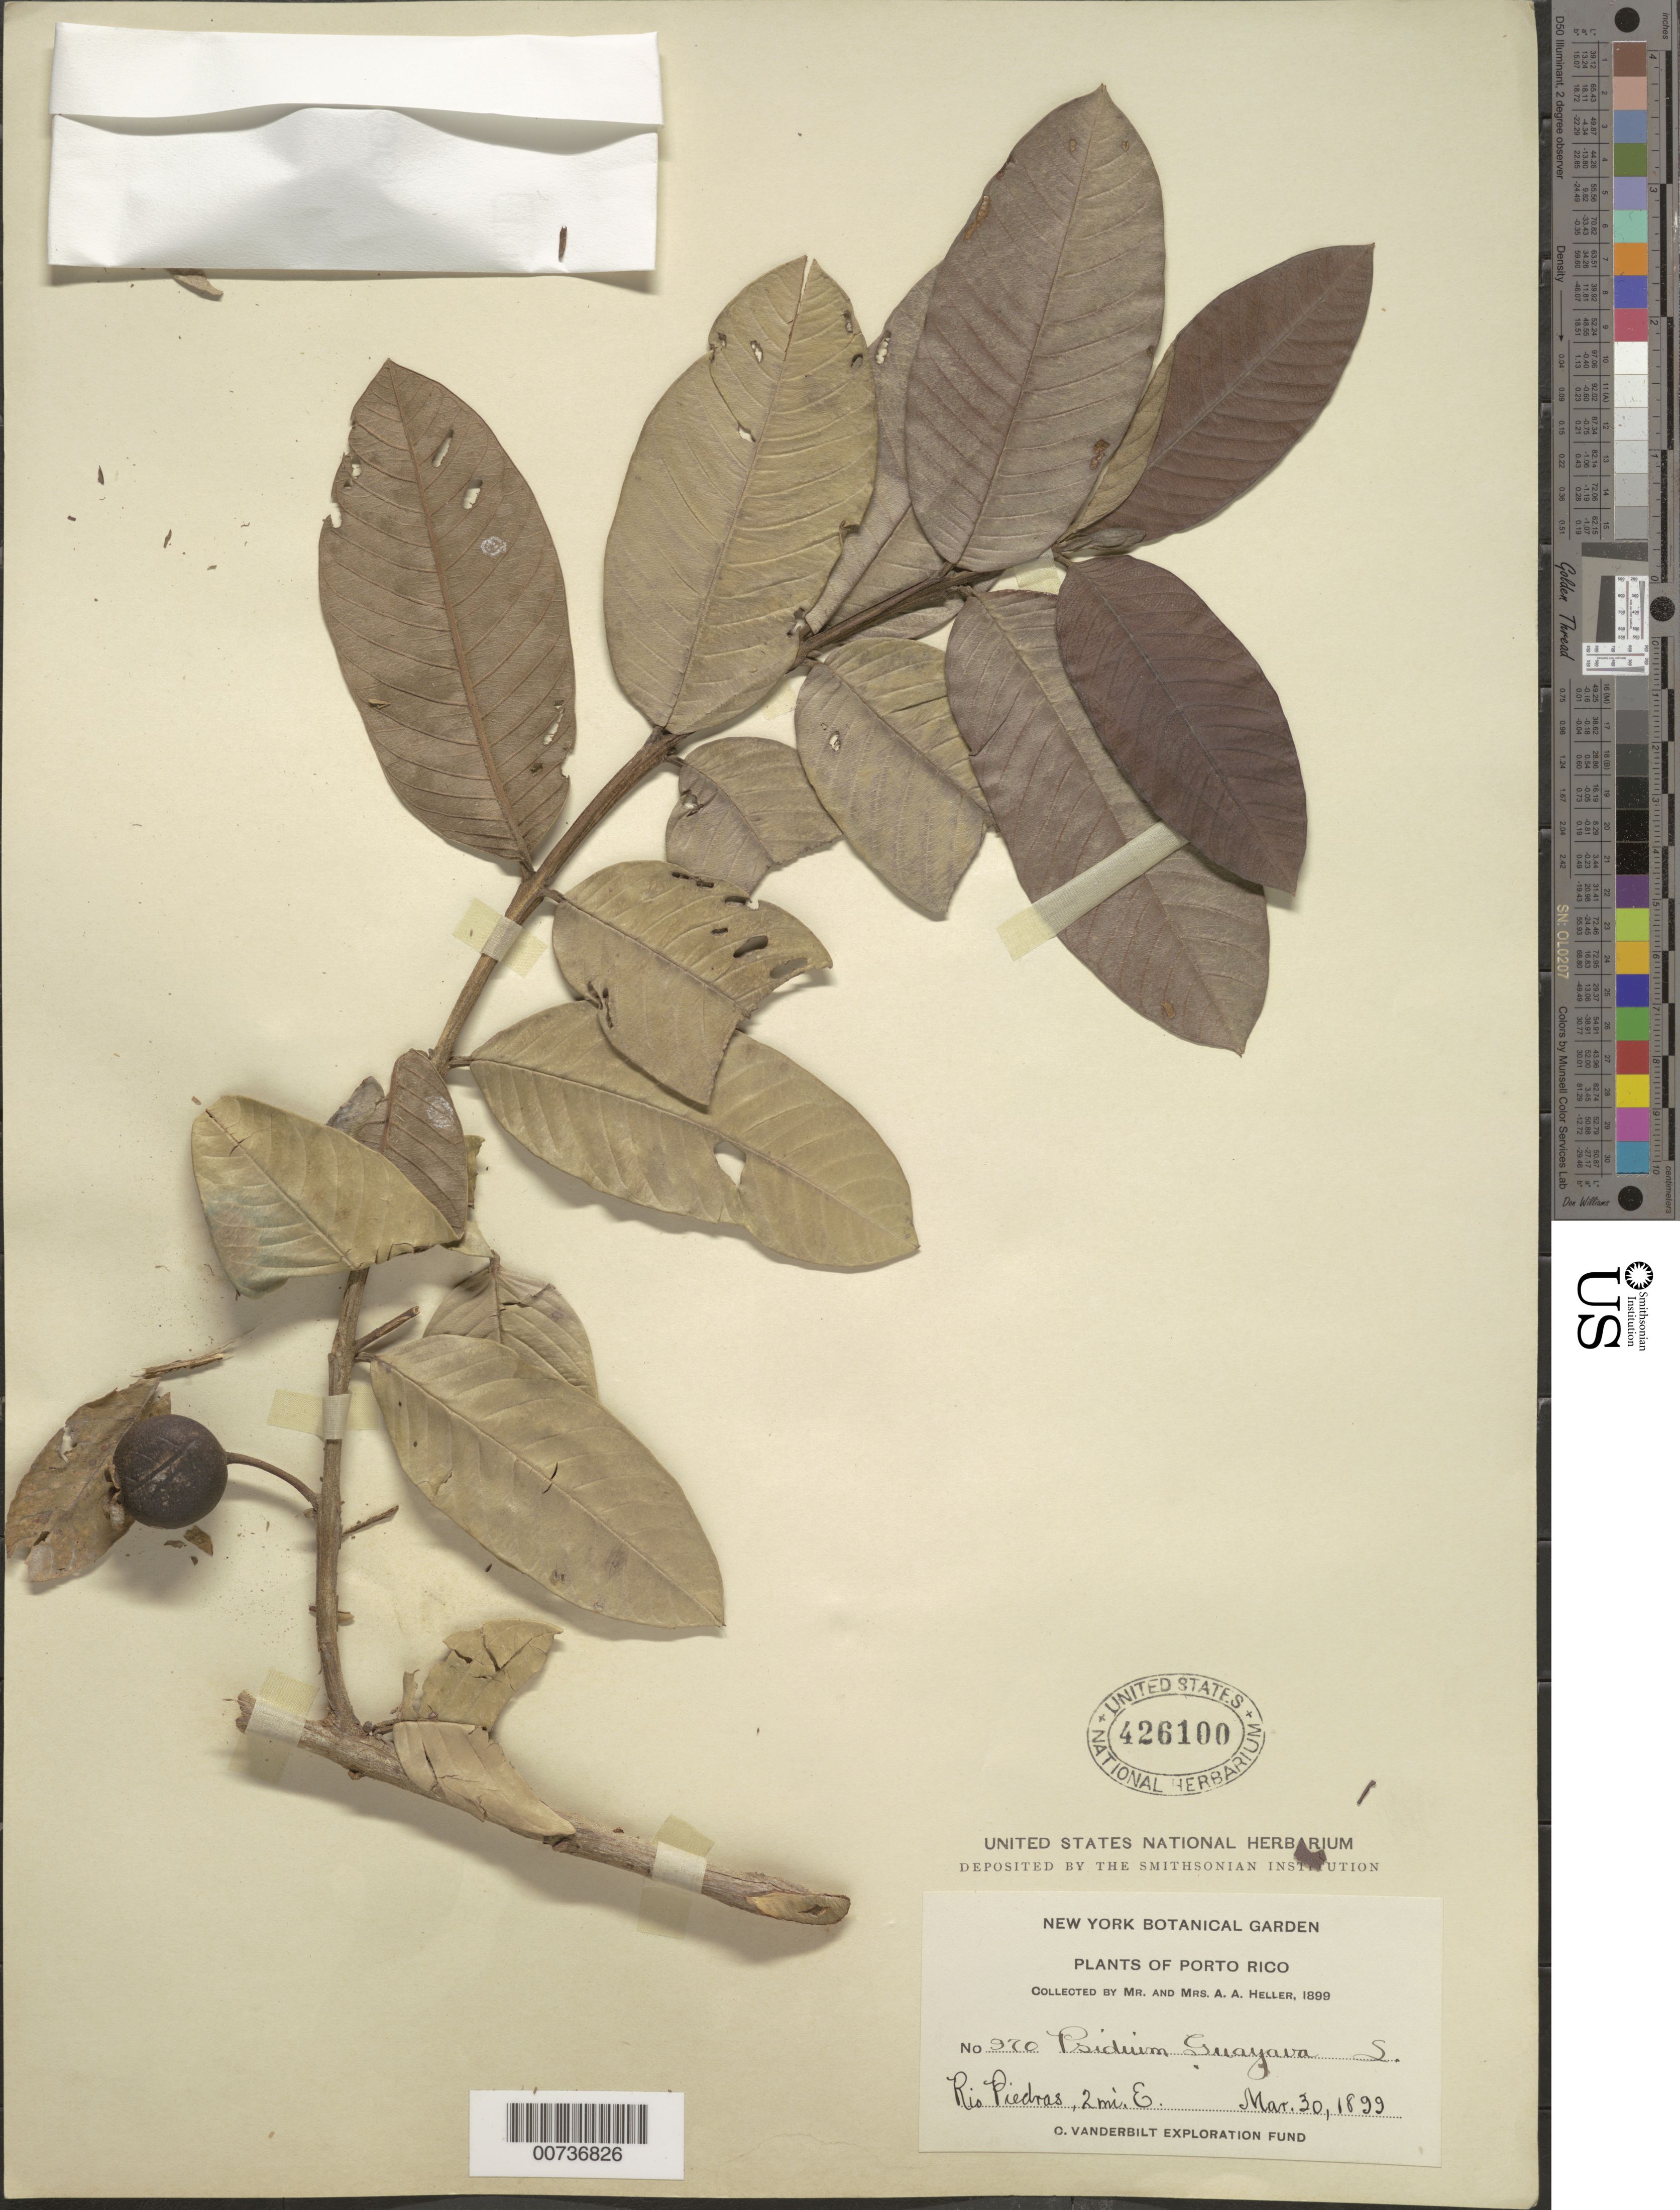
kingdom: Plantae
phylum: Tracheophyta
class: Magnoliopsida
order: Myrtales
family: Myrtaceae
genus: Psidium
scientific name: Psidium guajava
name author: L.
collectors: A. A. Heller & E. G. Heller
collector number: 970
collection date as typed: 30 Mar 1899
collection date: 1899-03-30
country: Puerto Rico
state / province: San Juan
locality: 2 miles East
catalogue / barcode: US 426100